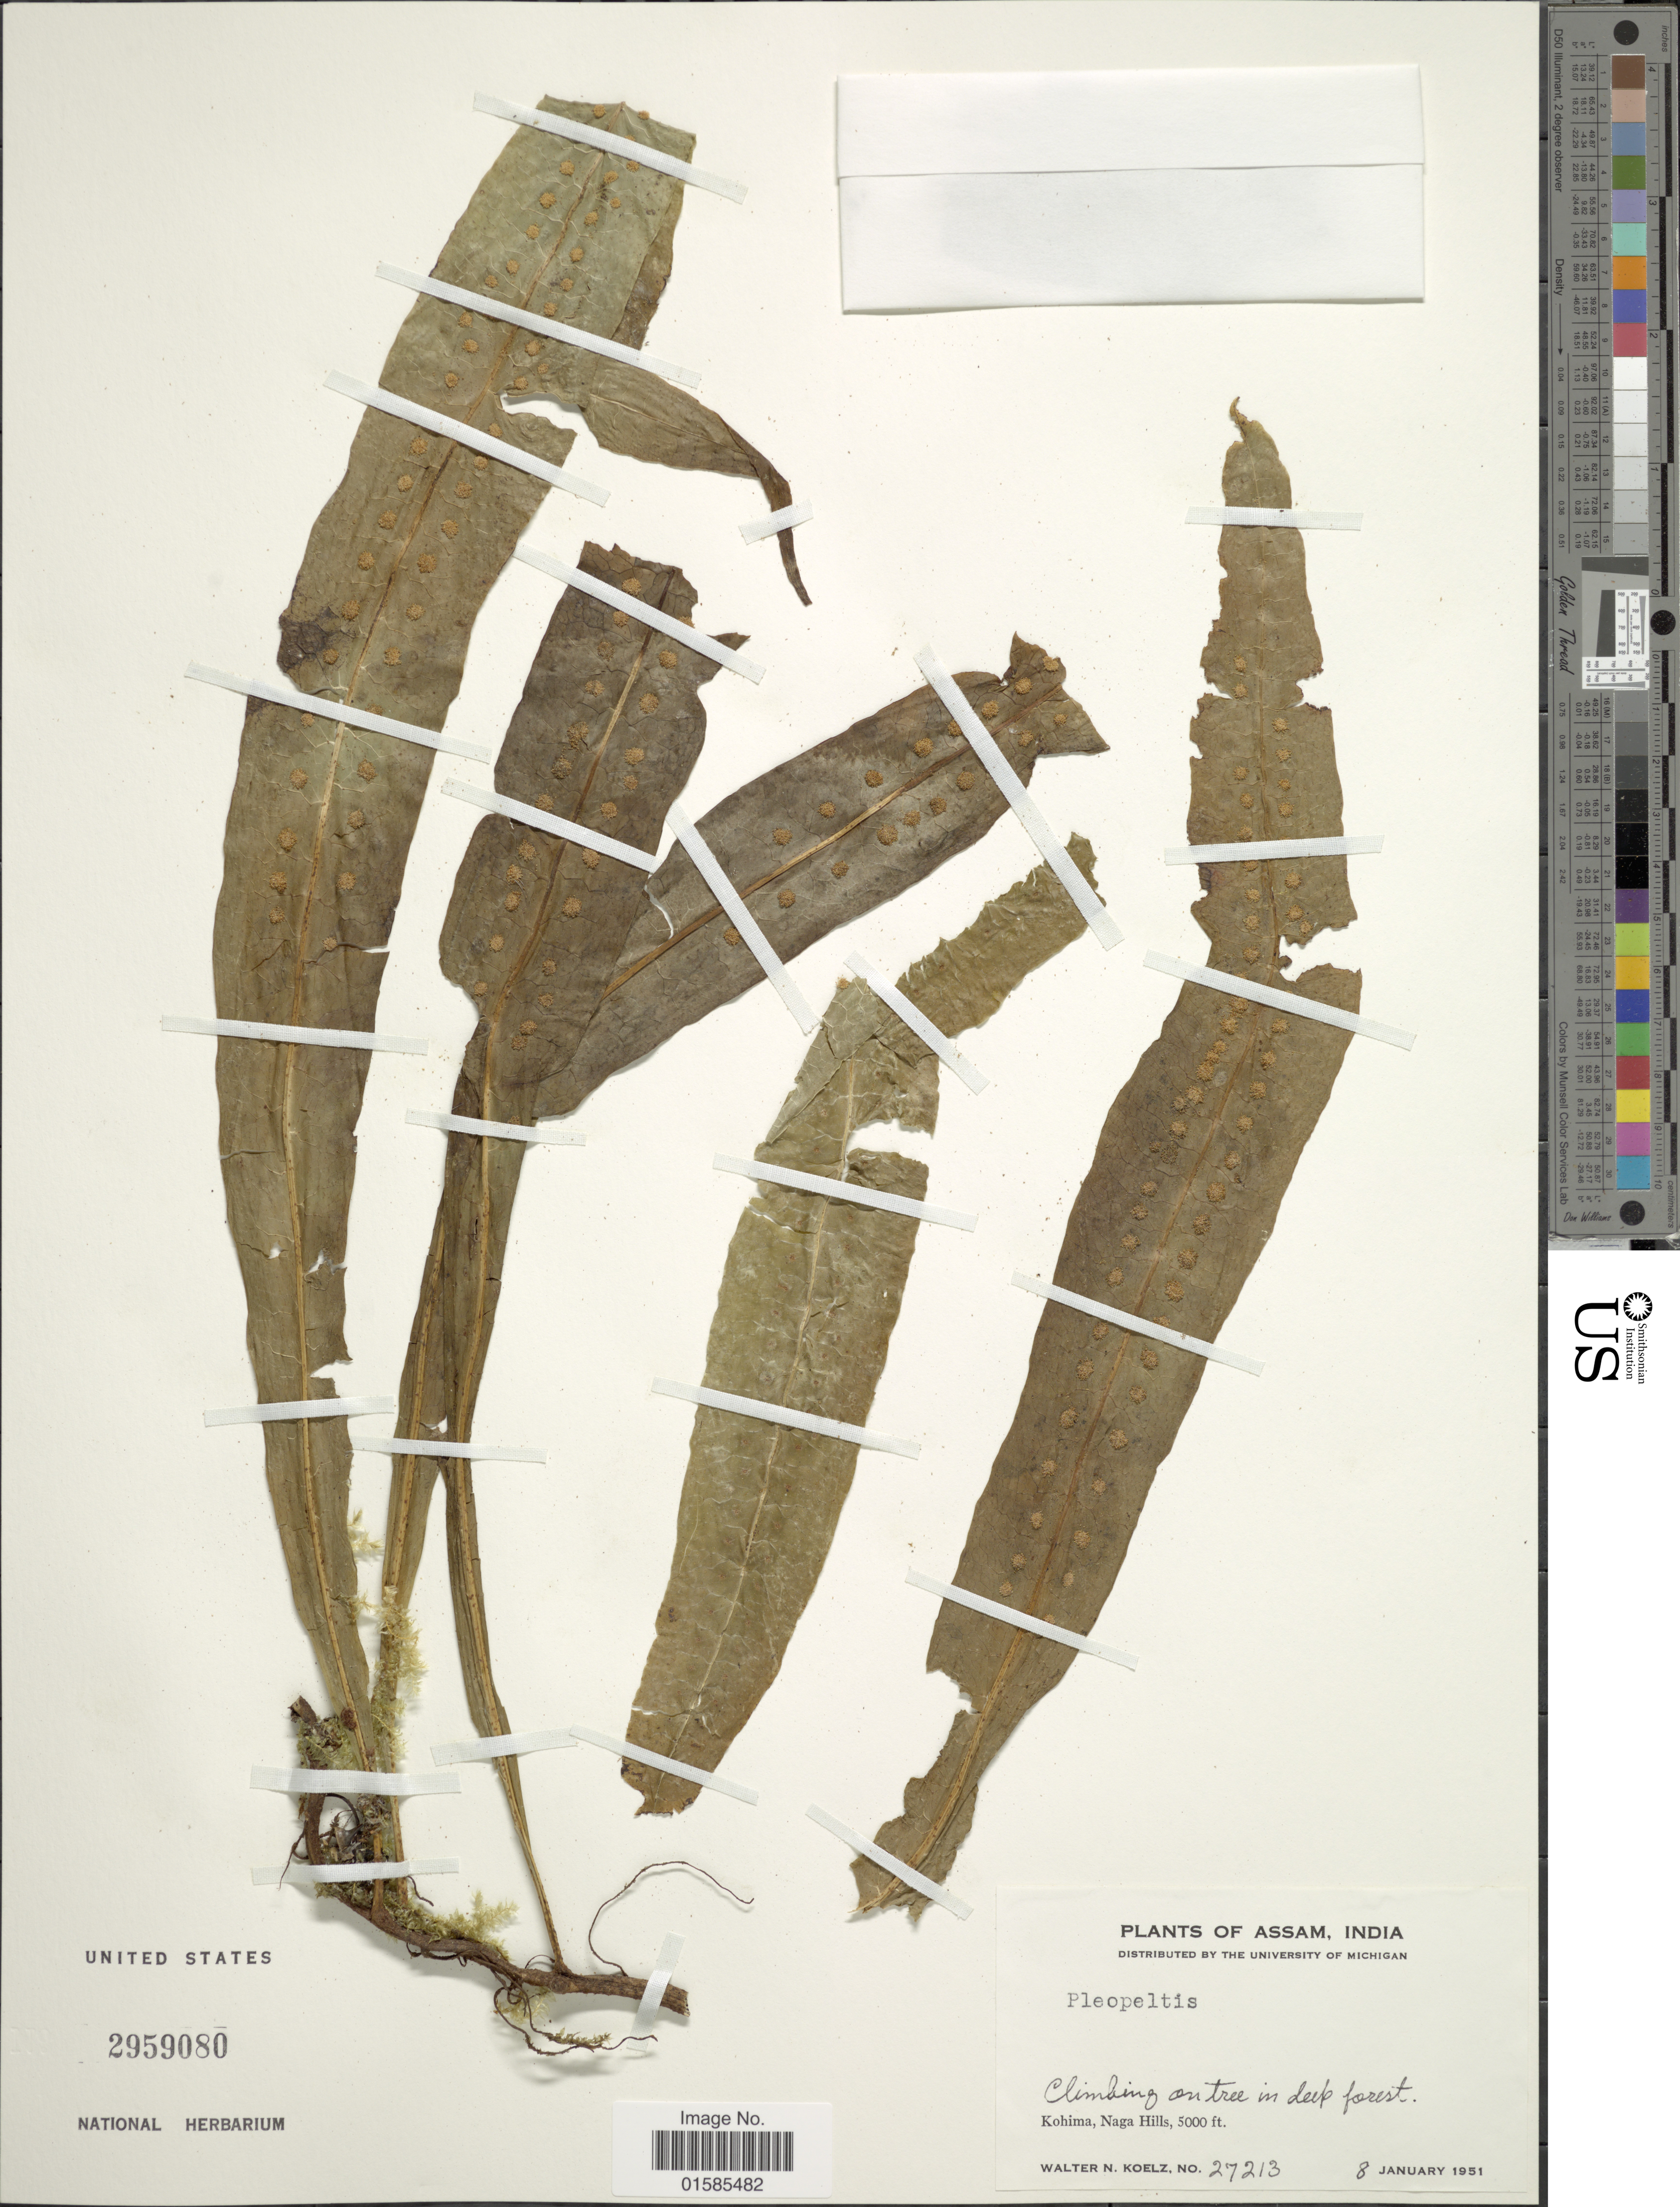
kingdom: Plantae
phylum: Tracheophyta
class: Polypodiopsida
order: Polypodiales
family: Polypodiaceae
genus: Leptochilus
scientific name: Leptochilus sp.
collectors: W. N. Koelz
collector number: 27213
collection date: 1951-01-08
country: India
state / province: Assam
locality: Assam, India, Naga Hills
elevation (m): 1524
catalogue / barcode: US 2959080